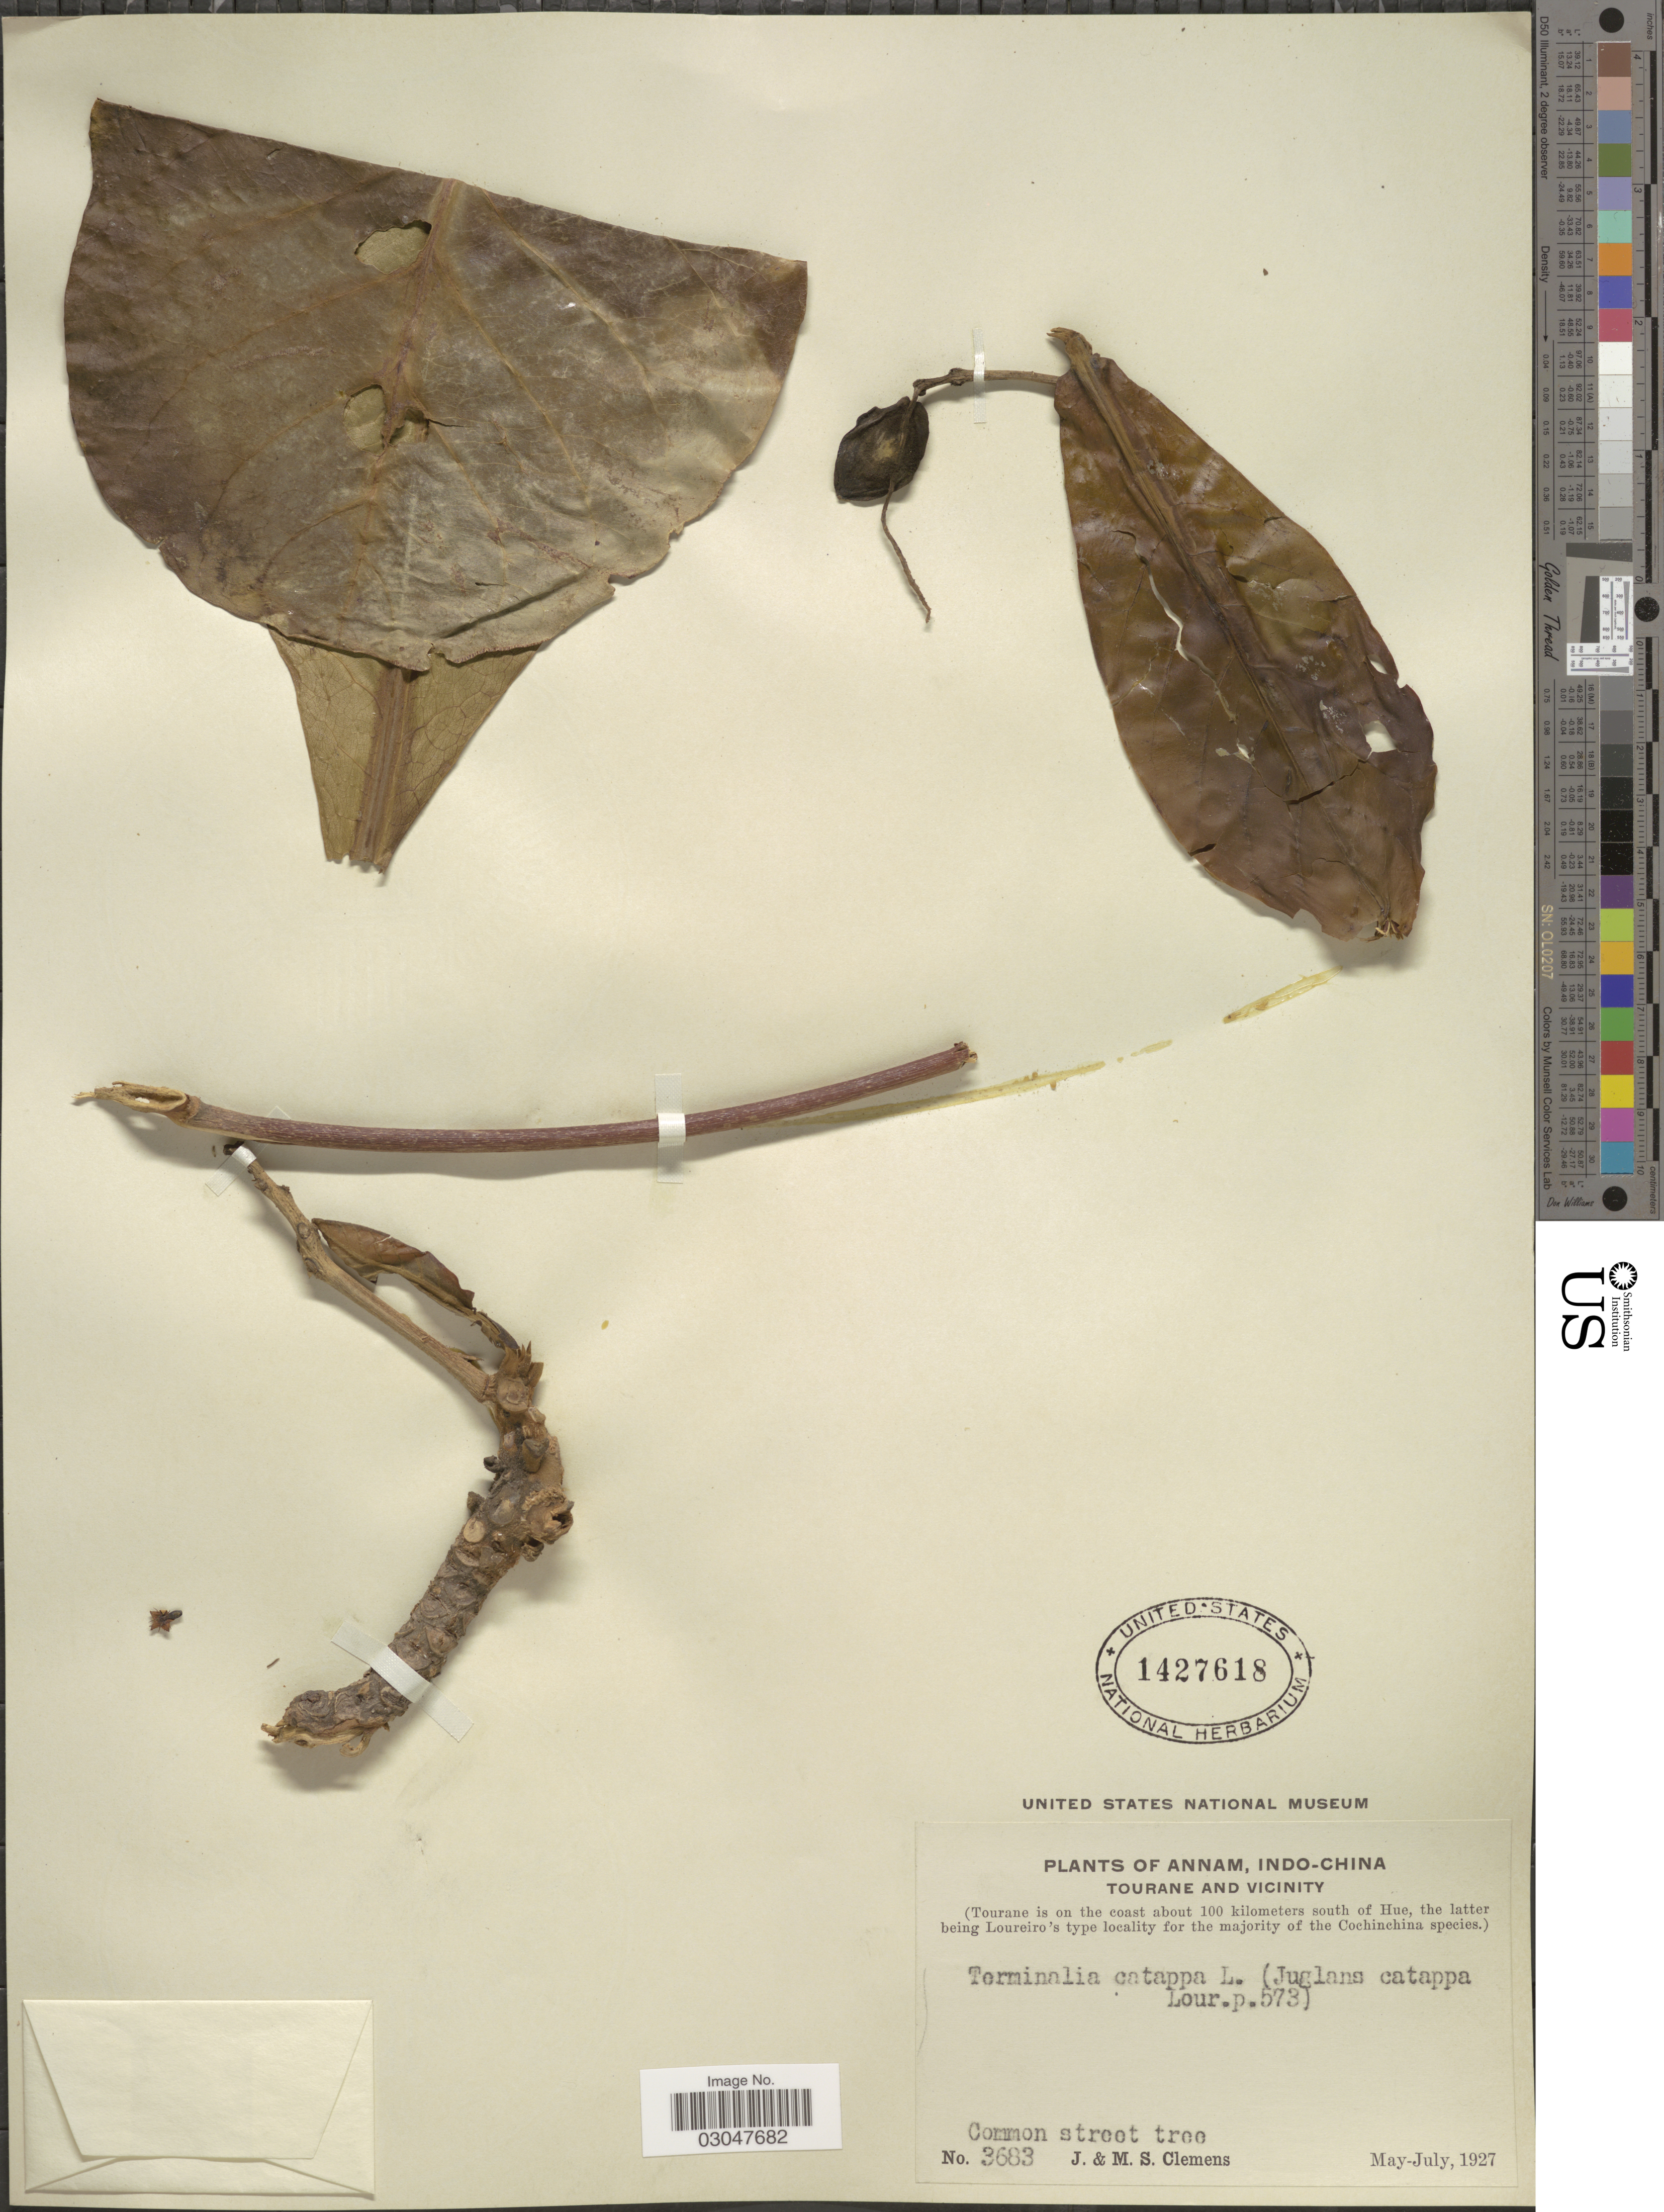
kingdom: Plantae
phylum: Tracheophyta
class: Magnoliopsida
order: Myrtales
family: Combretaceae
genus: Terminalia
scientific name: Terminalia catappa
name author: L.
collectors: J. Clemens & M. S. Clemens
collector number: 3683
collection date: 1927-05/1927-07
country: Vietnam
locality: Annam, Indo-China. Tourane and Vicinity. (Tourane is on the coast about 100 kilometers south of Hue).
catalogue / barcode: US 1427618